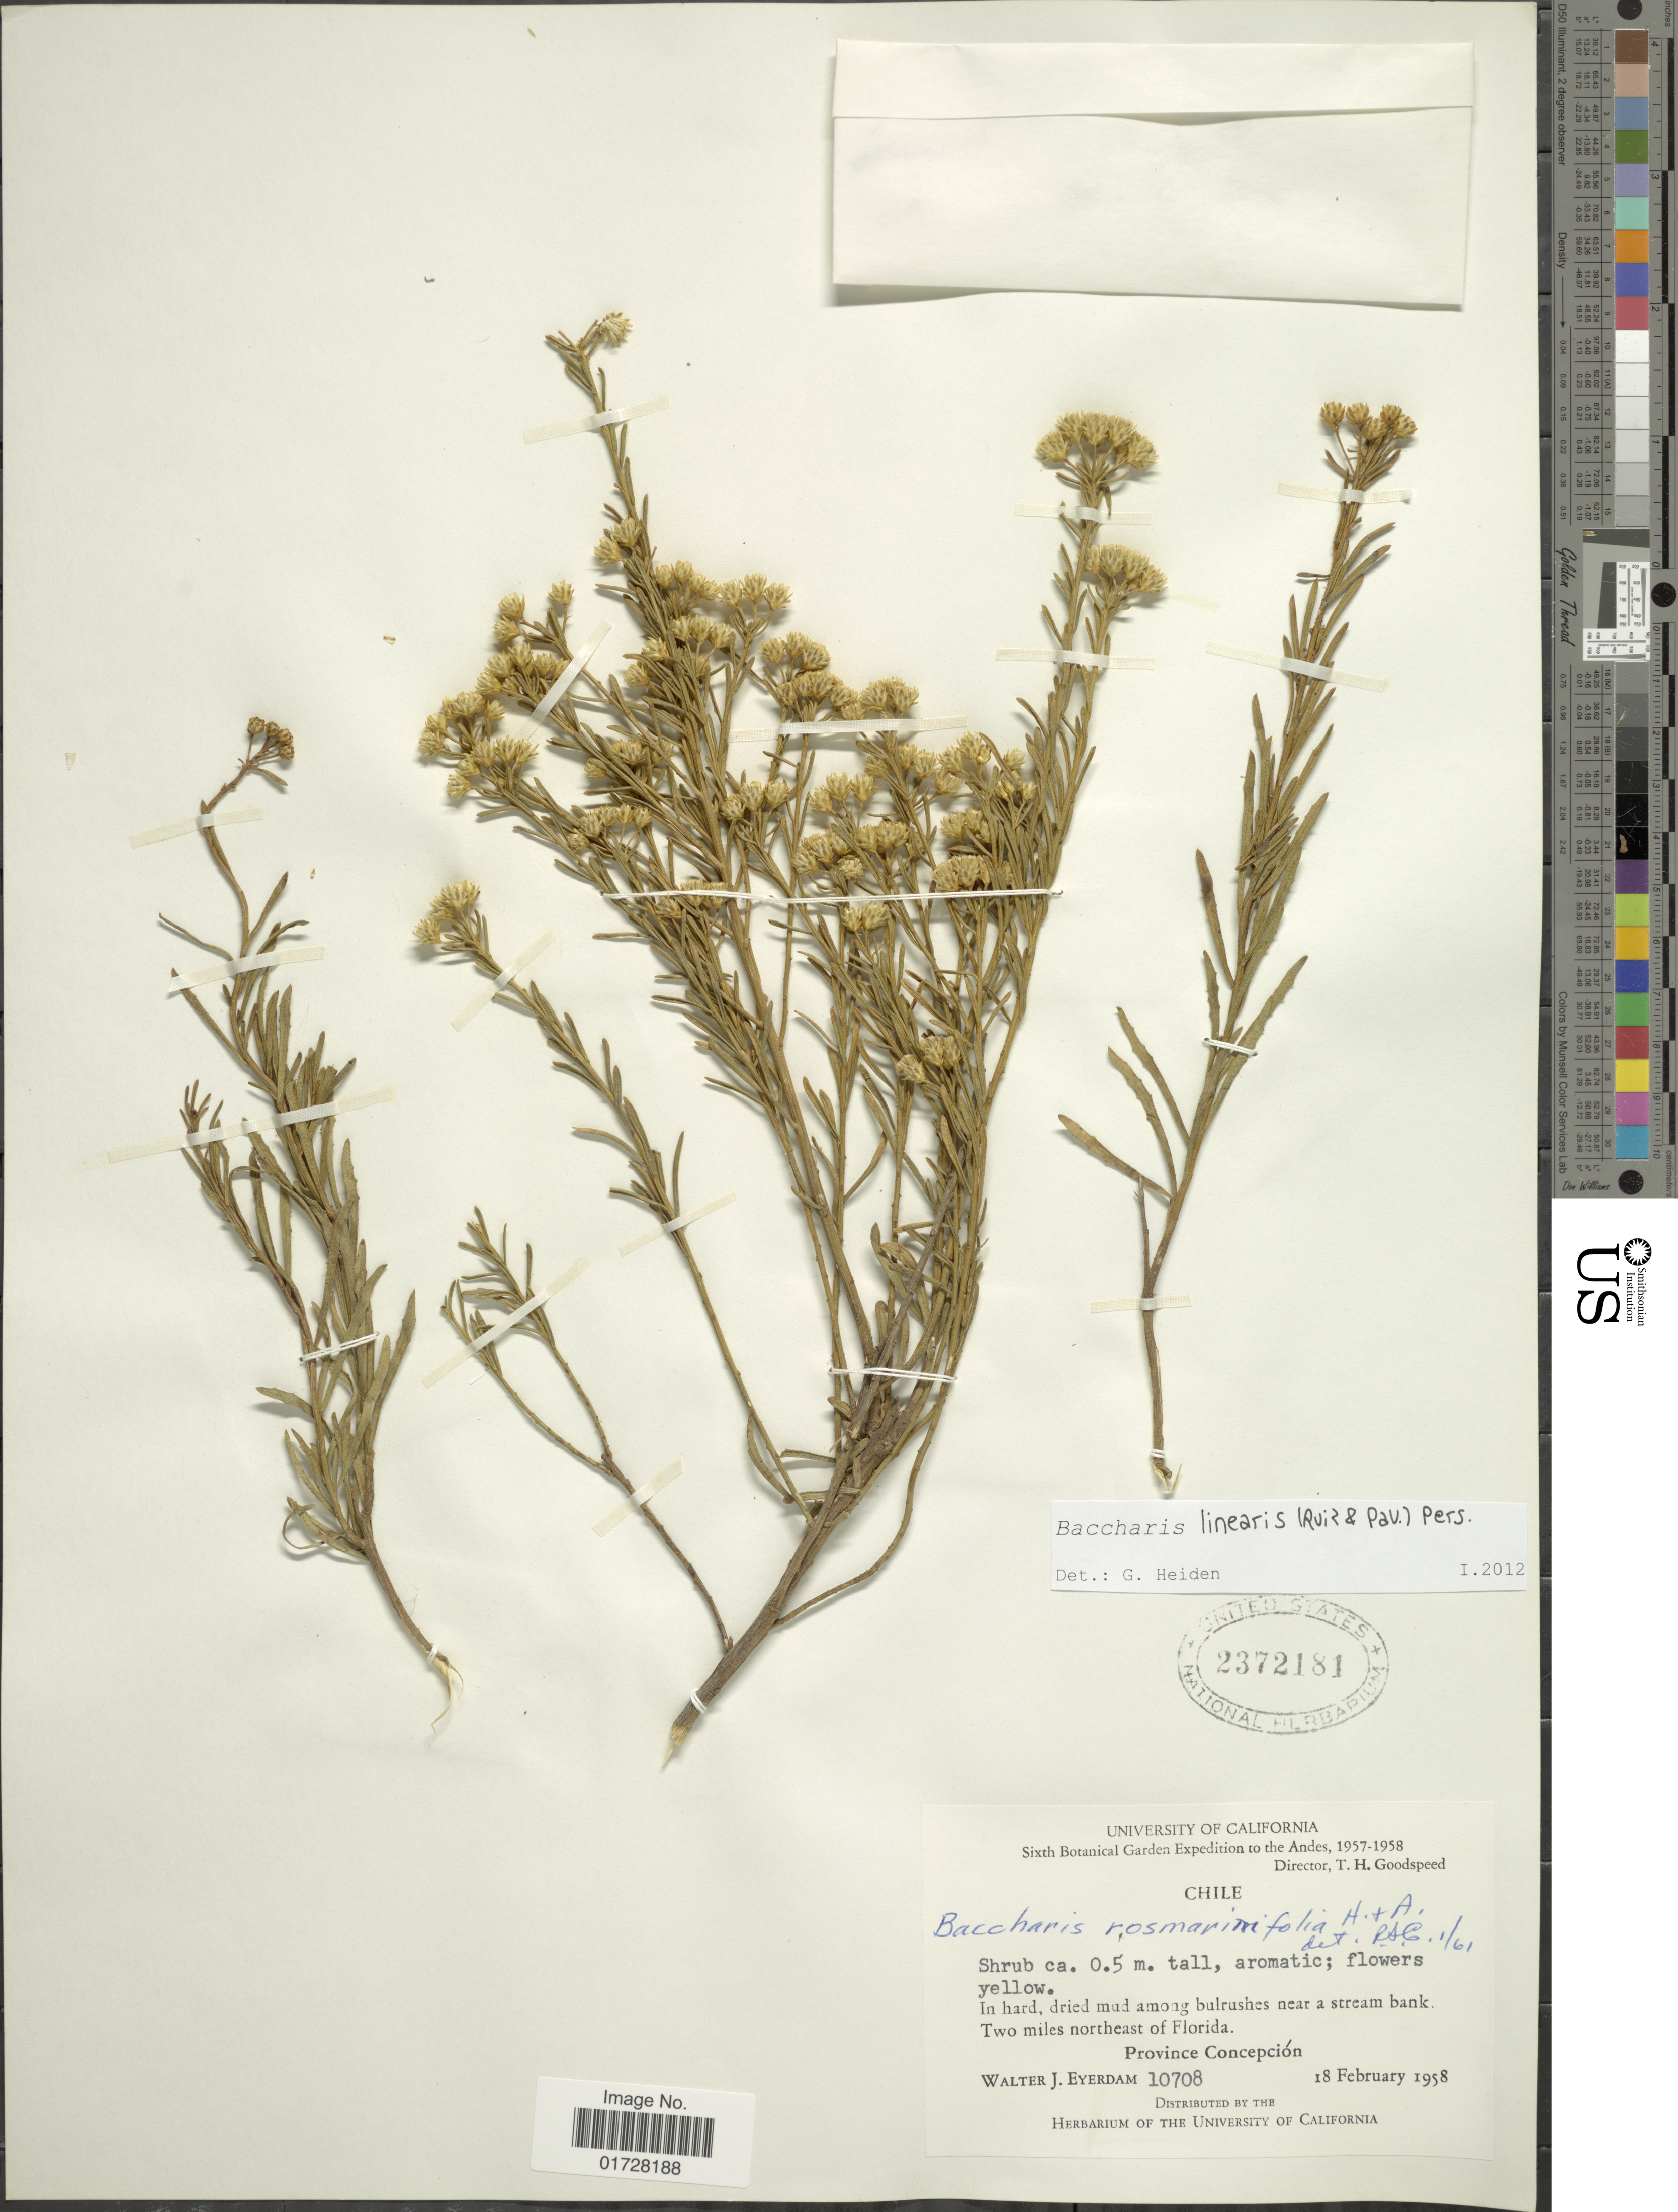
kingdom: Plantae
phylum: Tracheophyta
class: Magnoliopsida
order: Asterales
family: Asteraceae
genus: Baccharis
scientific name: Baccharis linearis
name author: (Ruiz & Pav.) Pers.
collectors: W. J. Eyerdam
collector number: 10708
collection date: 1958-02-18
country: Chile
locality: Two miles northeast of Florida, Province Concepcion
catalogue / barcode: US 2372181